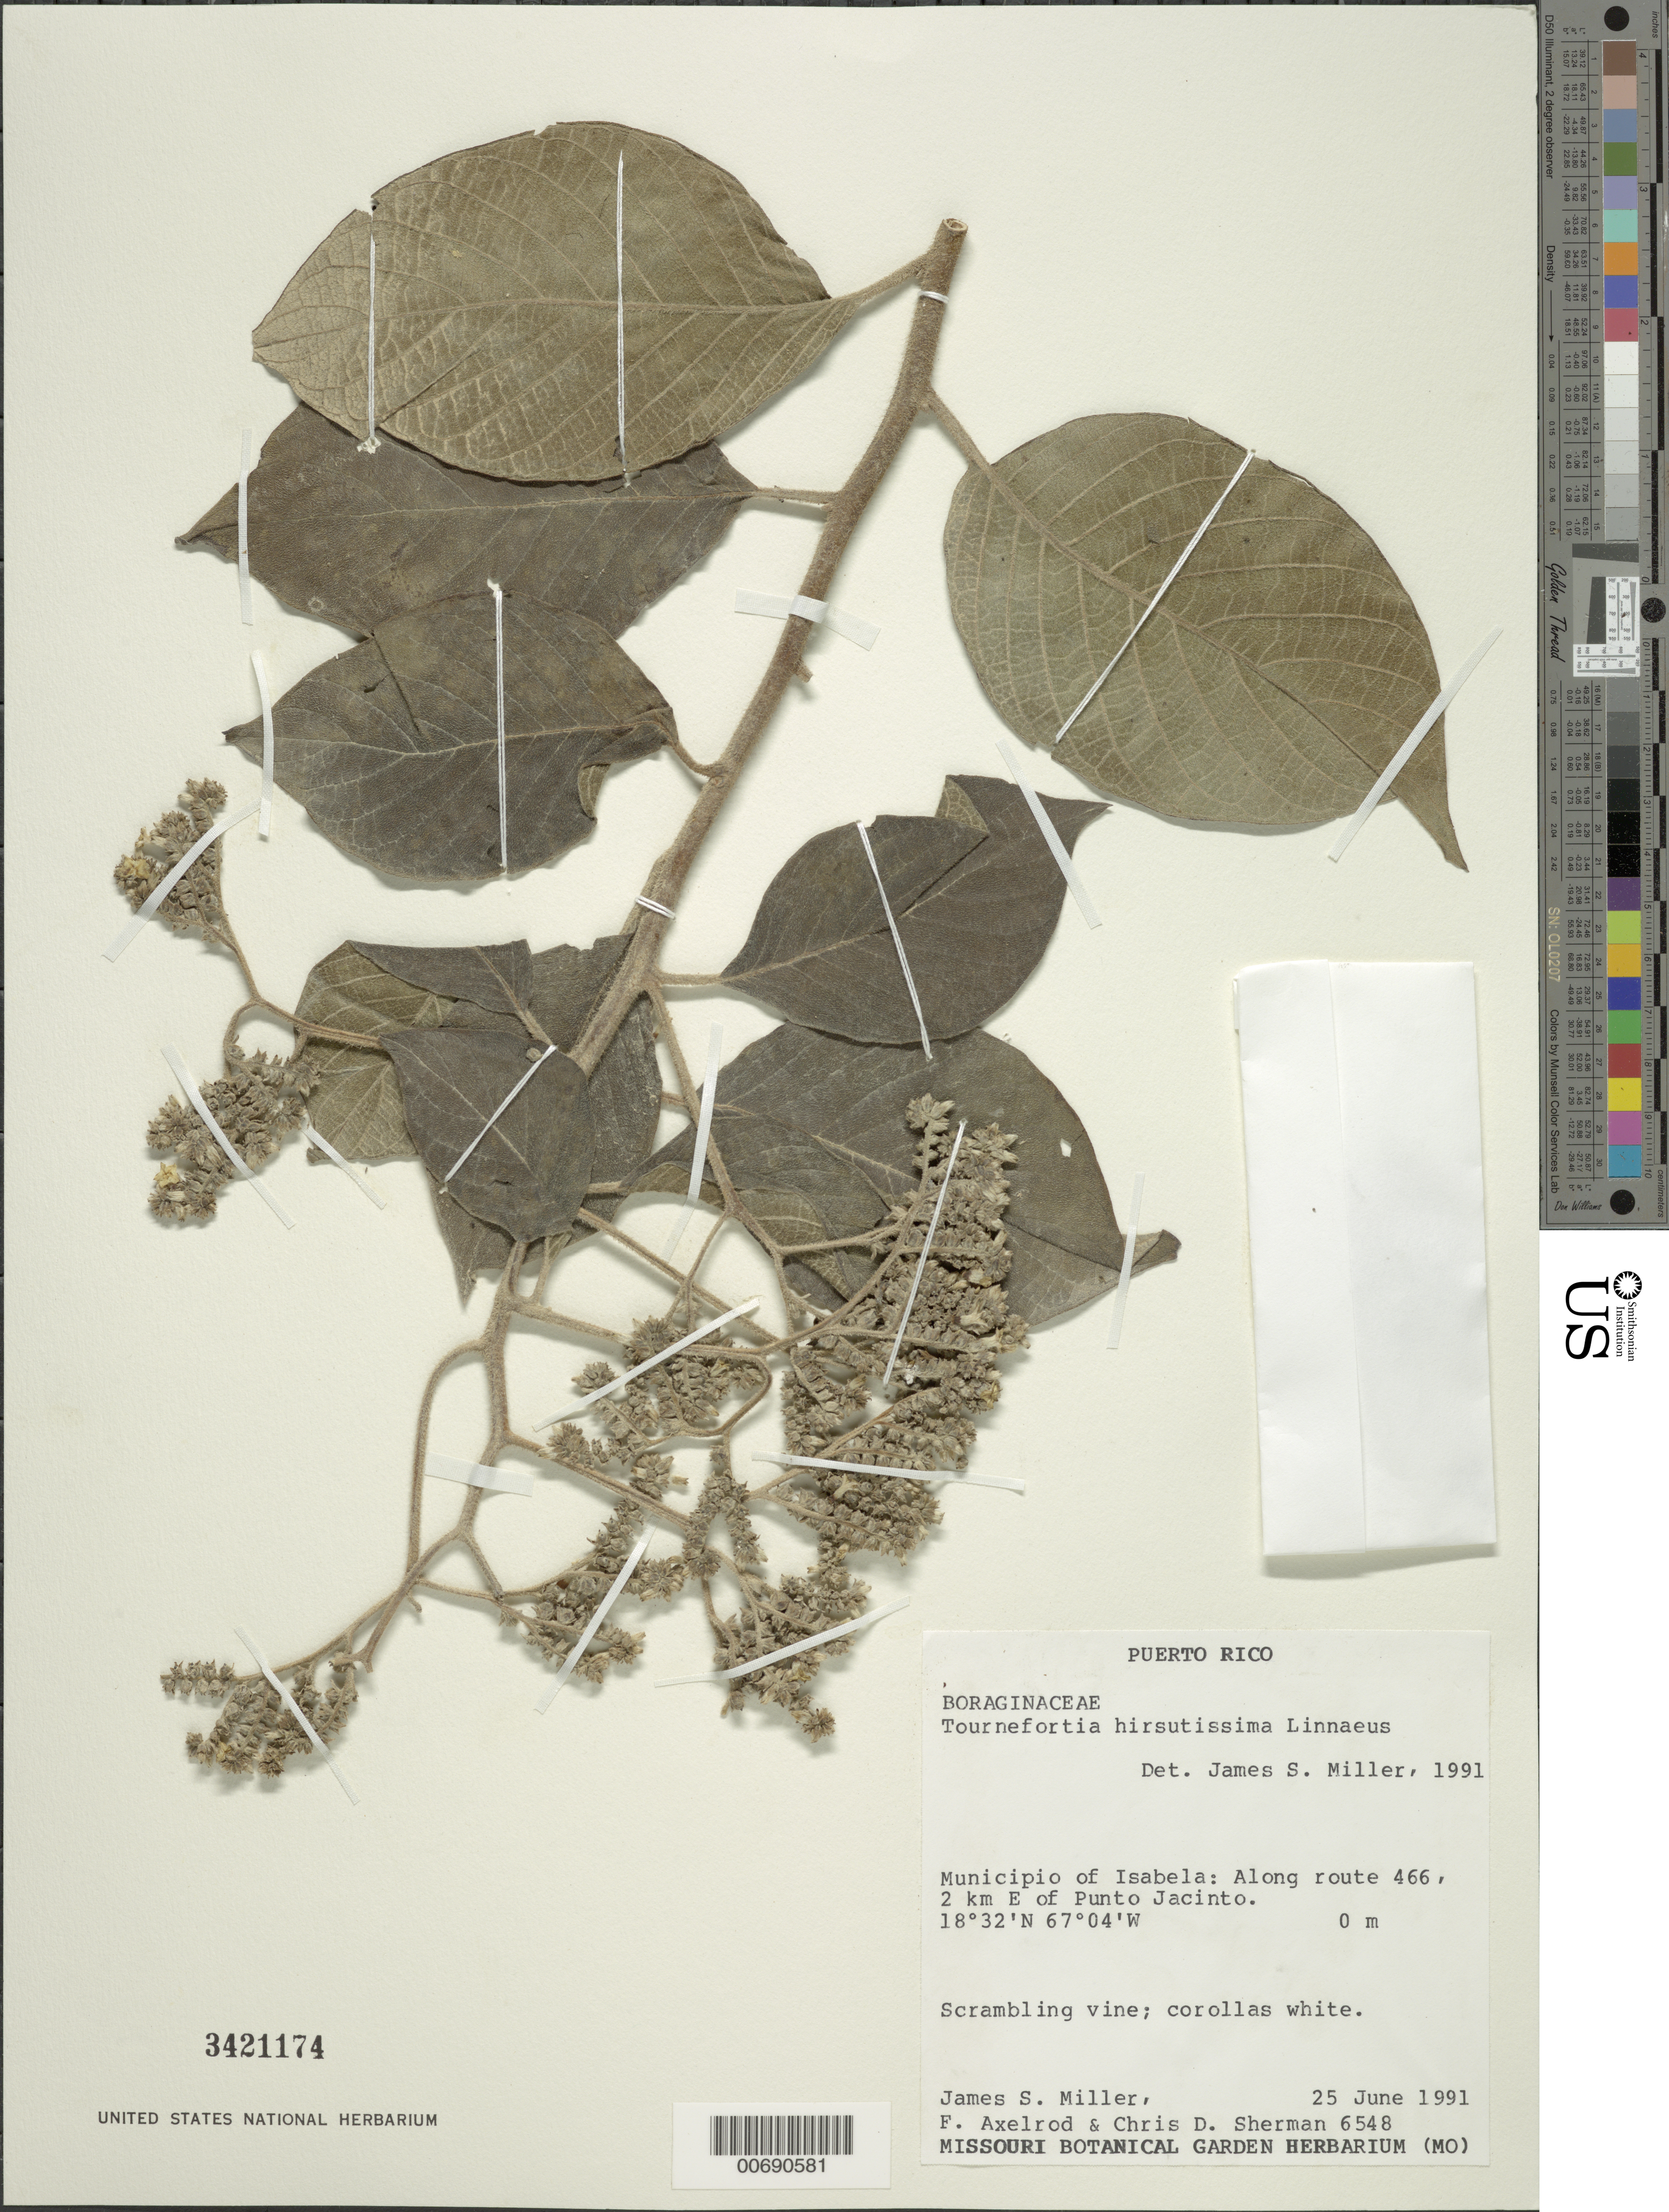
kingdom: Plantae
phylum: Tracheophyta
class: Magnoliopsida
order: Boraginales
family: Heliotropiaceae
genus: Tournefortia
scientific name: Tournefortia hirsutissima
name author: L.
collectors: J. S. Miller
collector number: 6548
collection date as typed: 25 Jun 1991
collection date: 1991-06-25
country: Puerto Rico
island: Greater Antilles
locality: Mun. Isabela: along Rte. 466, 2 km E of Punto Jacinto.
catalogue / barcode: US 3421174